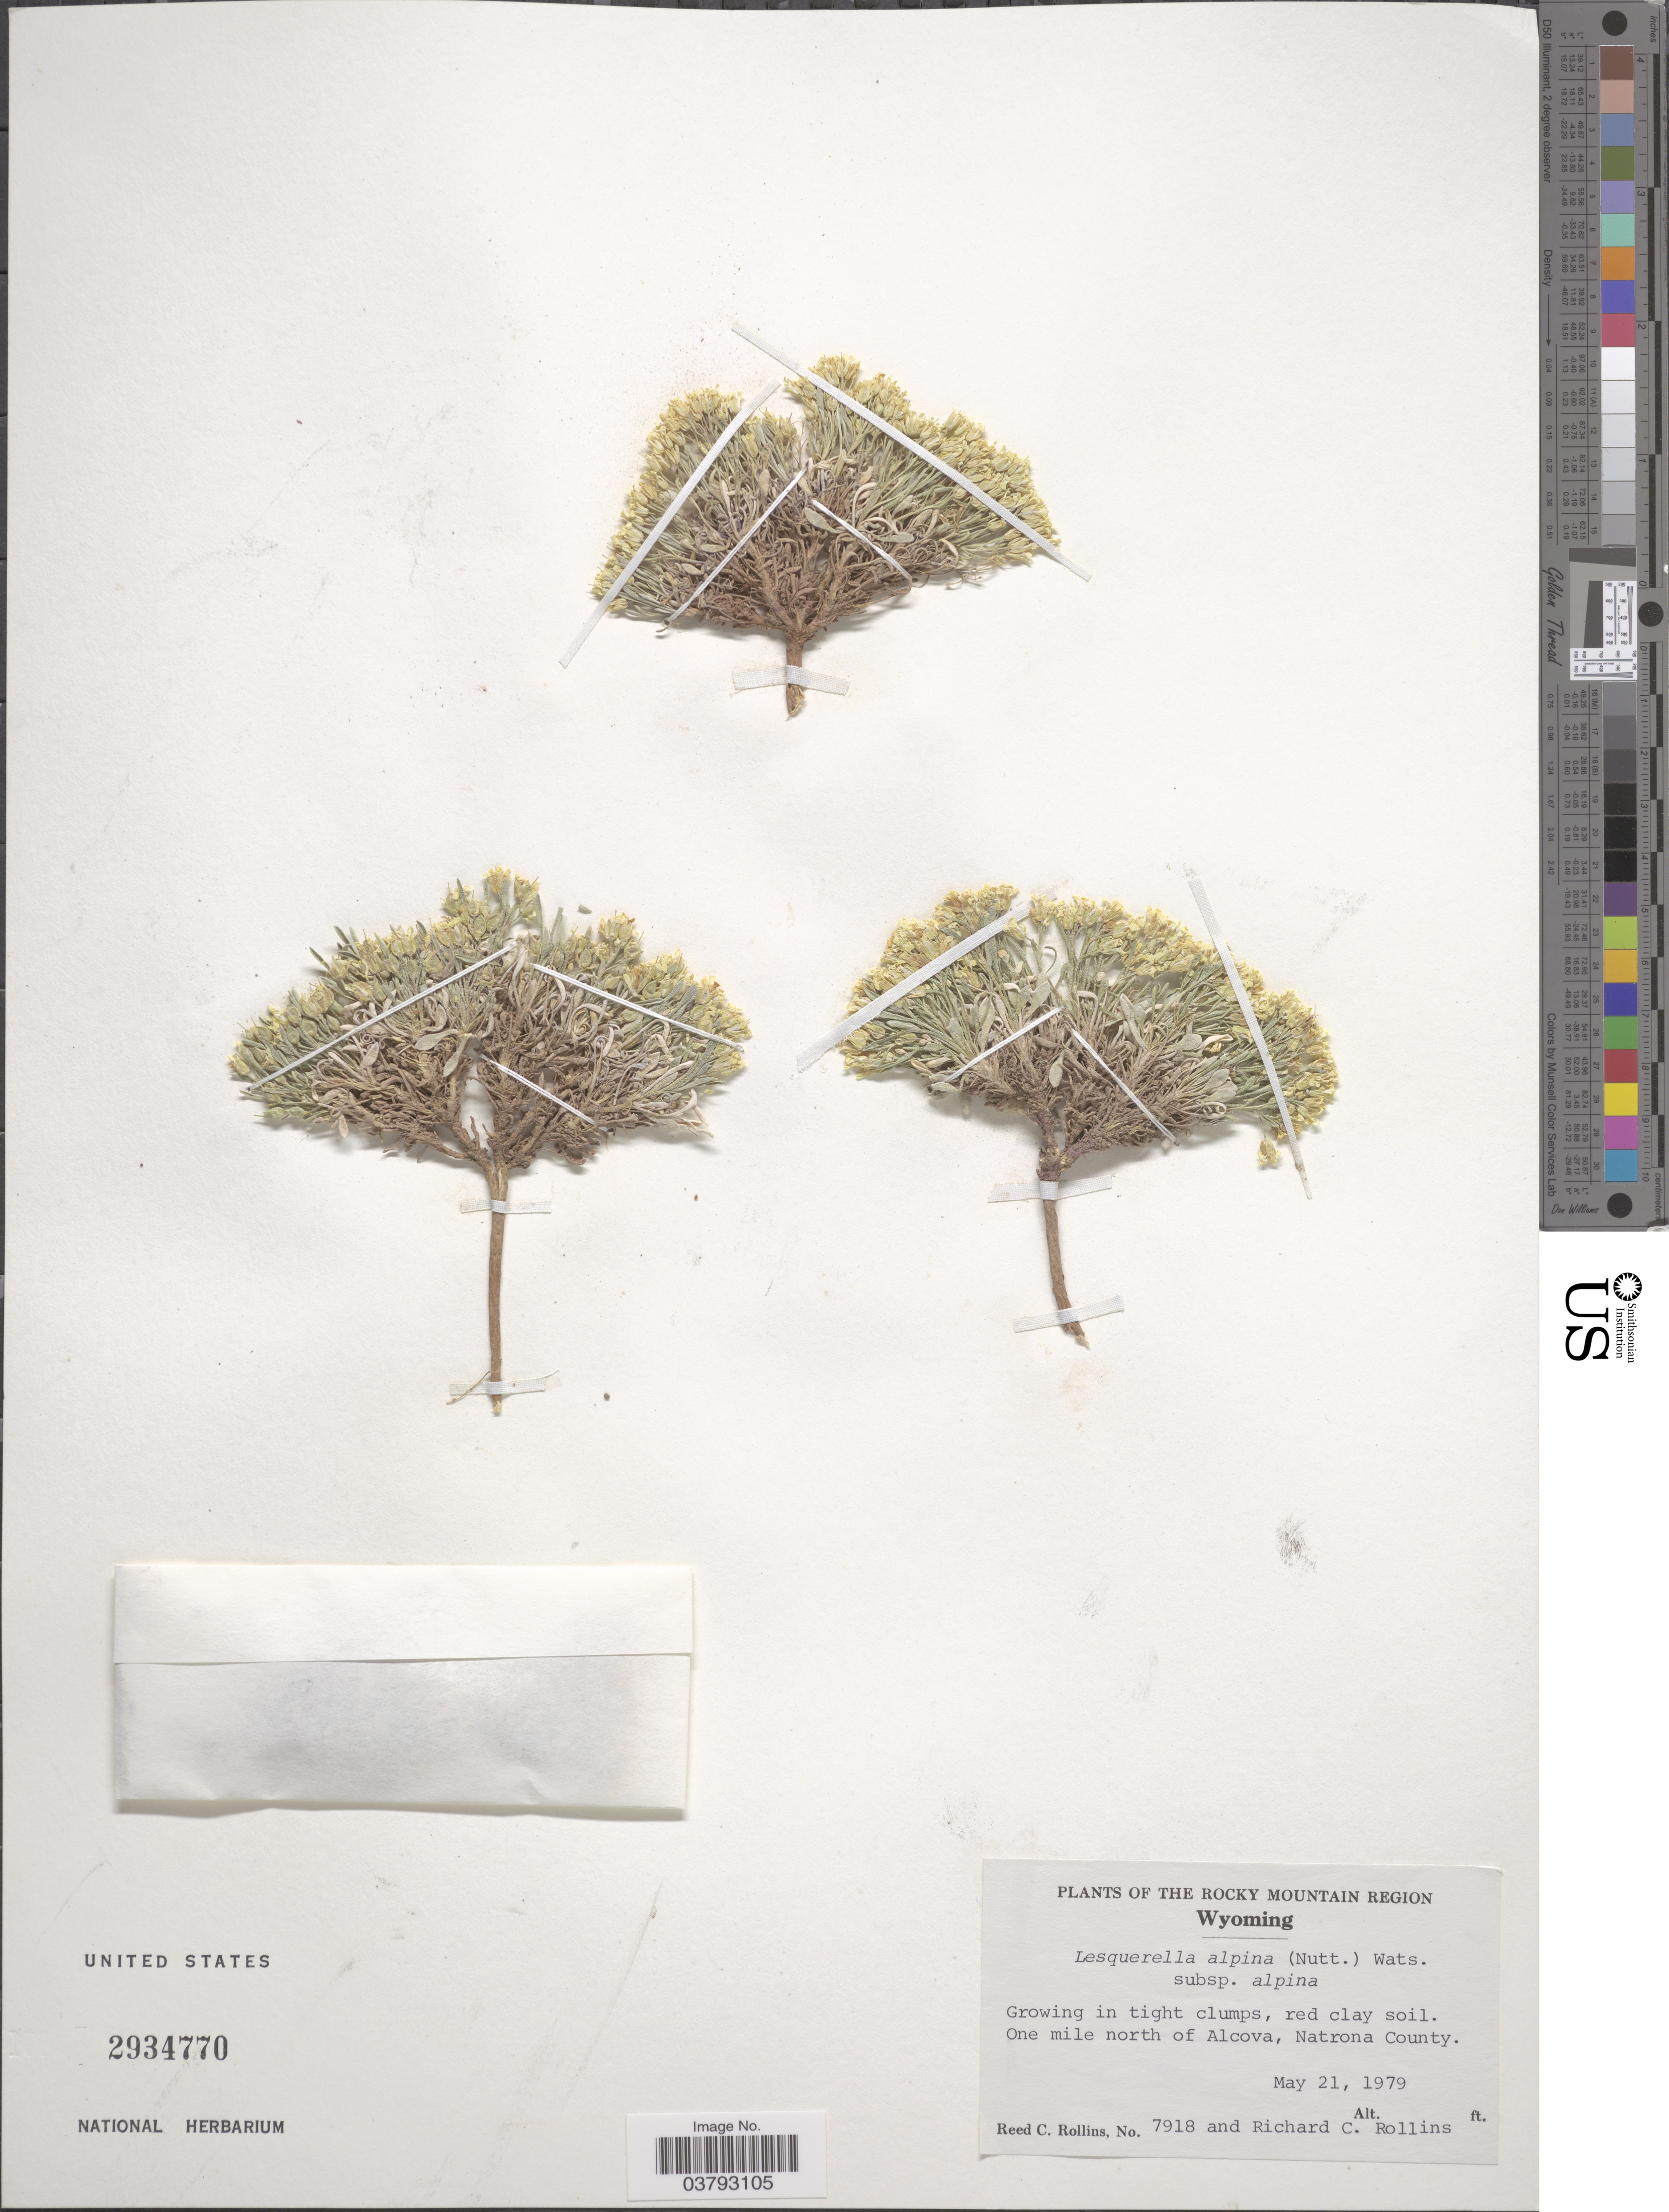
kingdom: Plantae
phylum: Tracheophyta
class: Magnoliopsida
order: Brassicales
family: Brassicaceae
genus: Lesquerella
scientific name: Lesquerella alpina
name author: (Nutt.) S. Watson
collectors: R. C. Rollins & R. C. Rollins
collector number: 7918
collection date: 1979-05-21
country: United States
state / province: Wyoming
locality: The Rocky Mountain Region. One mile north of Alcova, Natrona County.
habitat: growing in tight clumps, red clay soil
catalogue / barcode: US 2934770